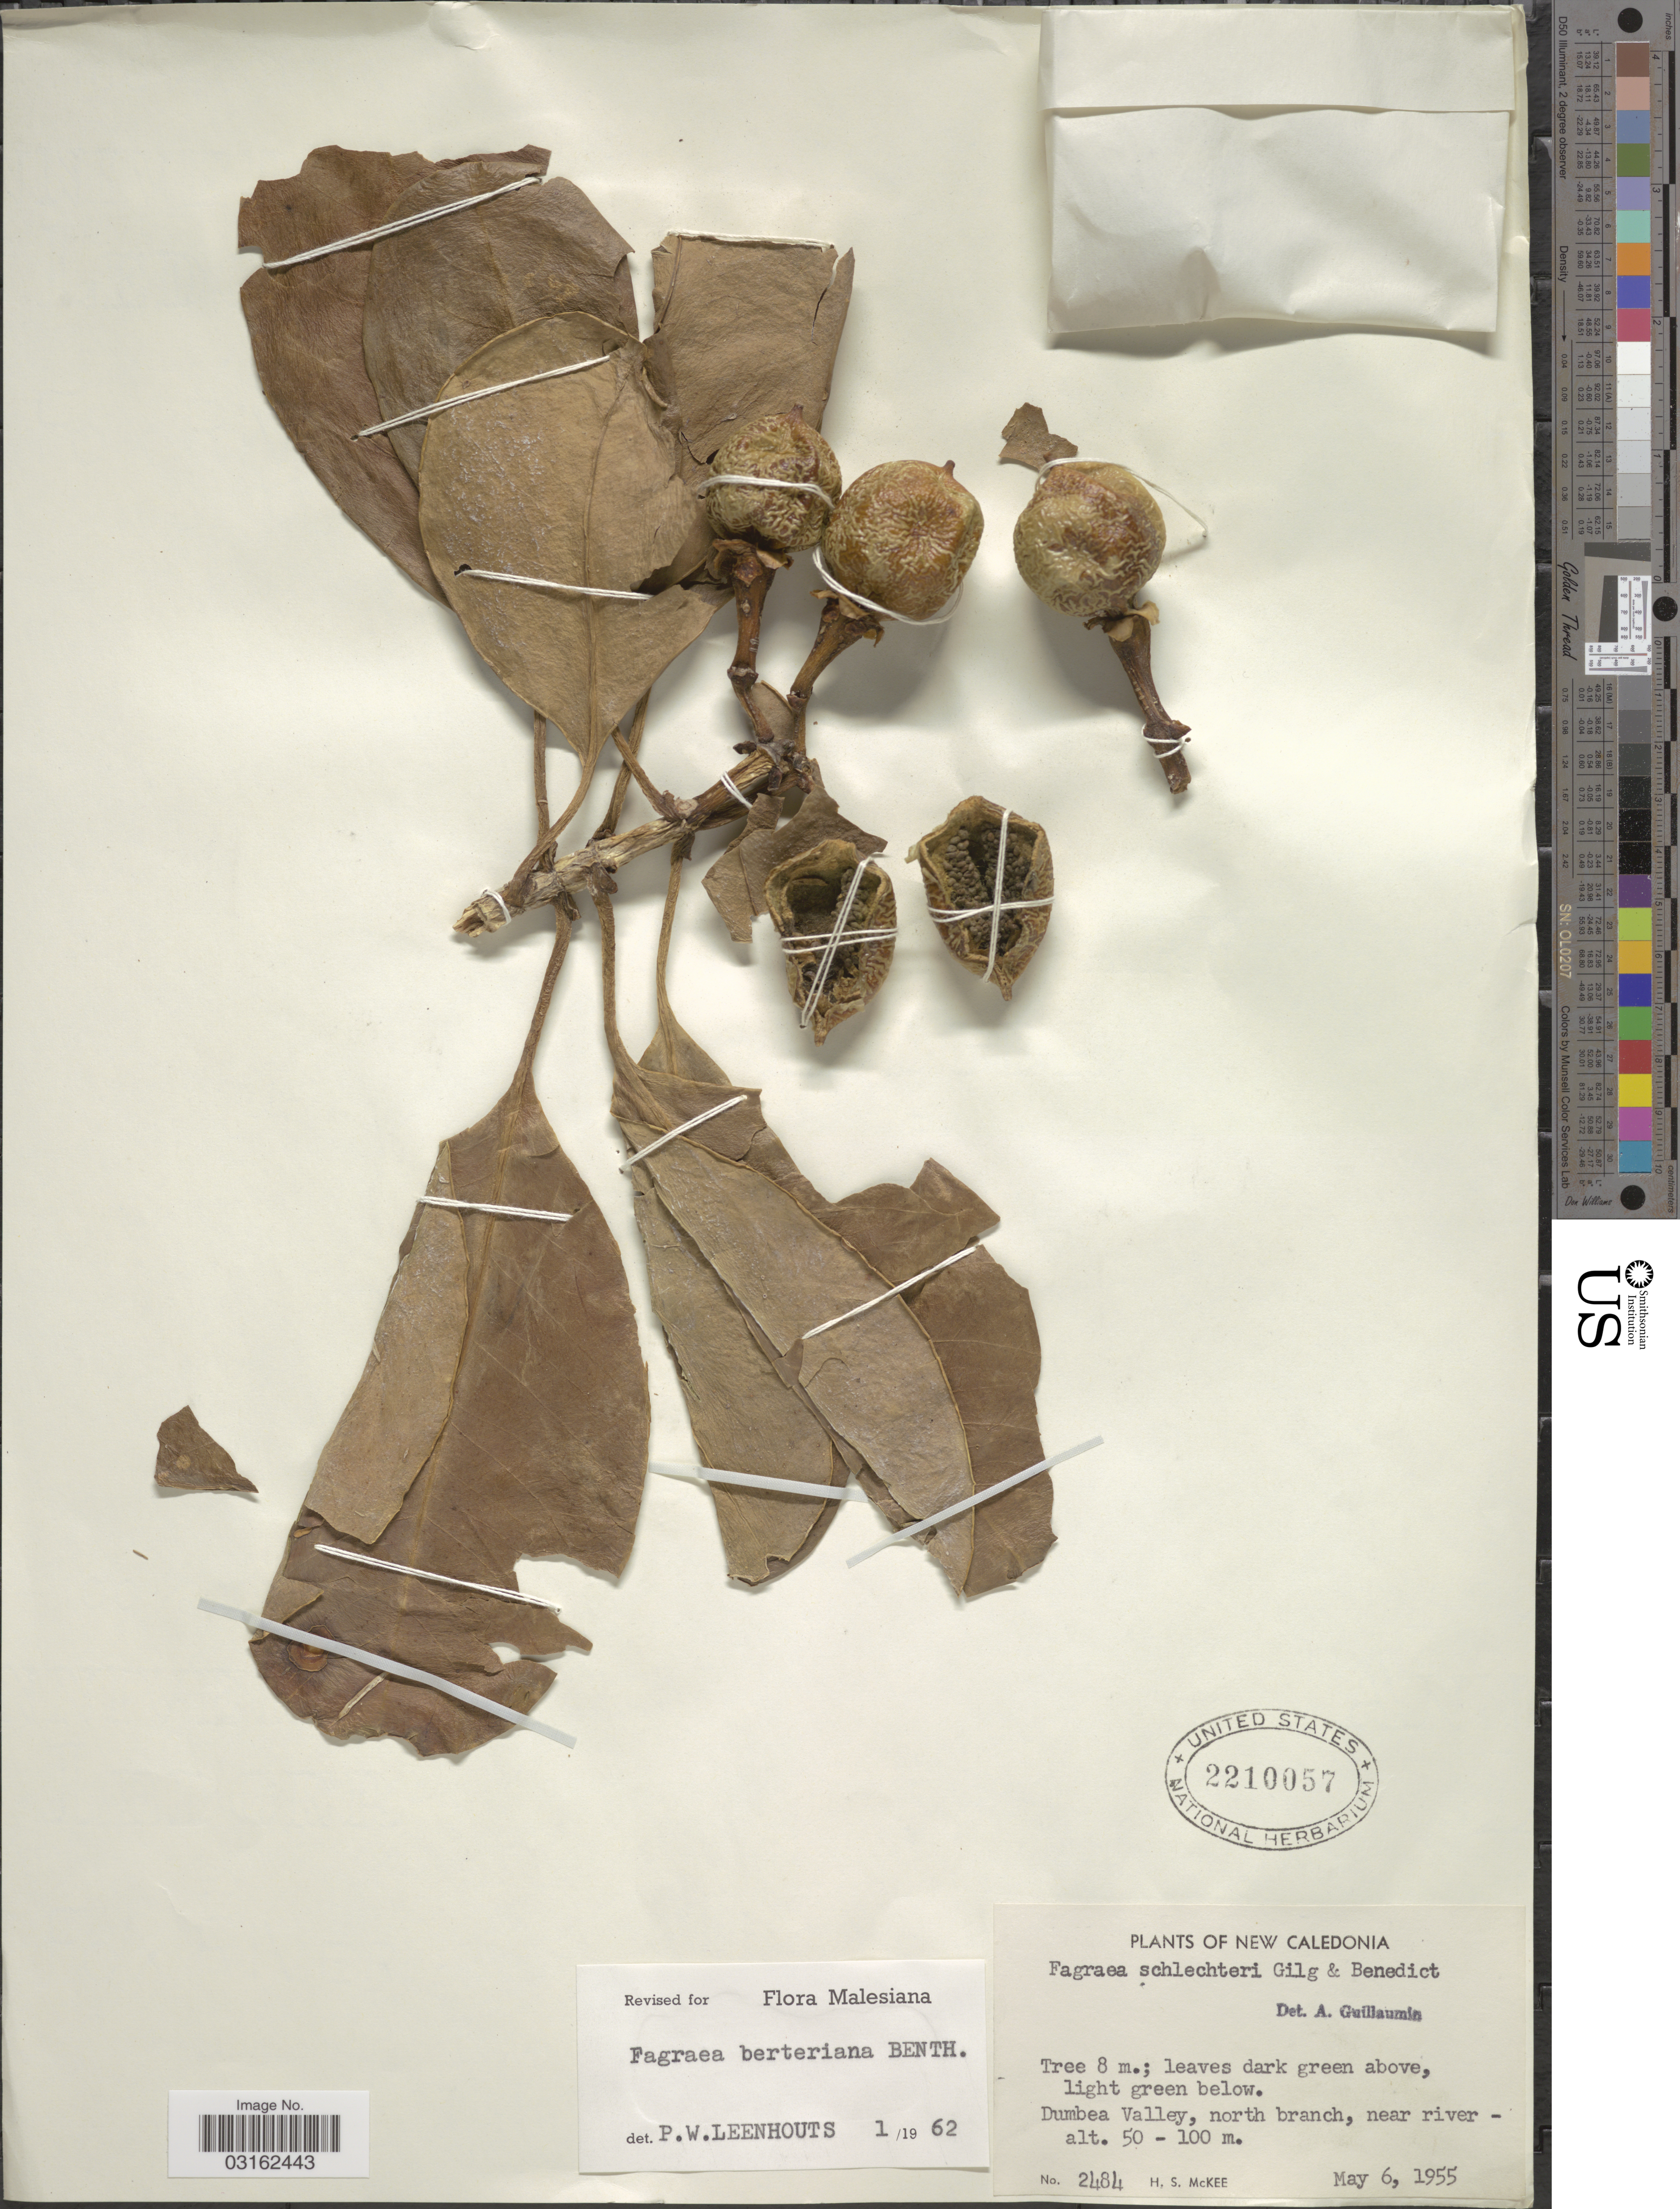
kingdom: Plantae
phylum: Tracheophyta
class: Magnoliopsida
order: Gentianales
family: Gentianaceae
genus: Fagraea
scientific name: Fagraea berteroana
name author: A. Gray ex Benth.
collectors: H. S. McKee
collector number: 2484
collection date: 1955-05-06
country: New Caledonia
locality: Dumbea Valley, north branch, near river.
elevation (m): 50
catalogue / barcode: US 2210057